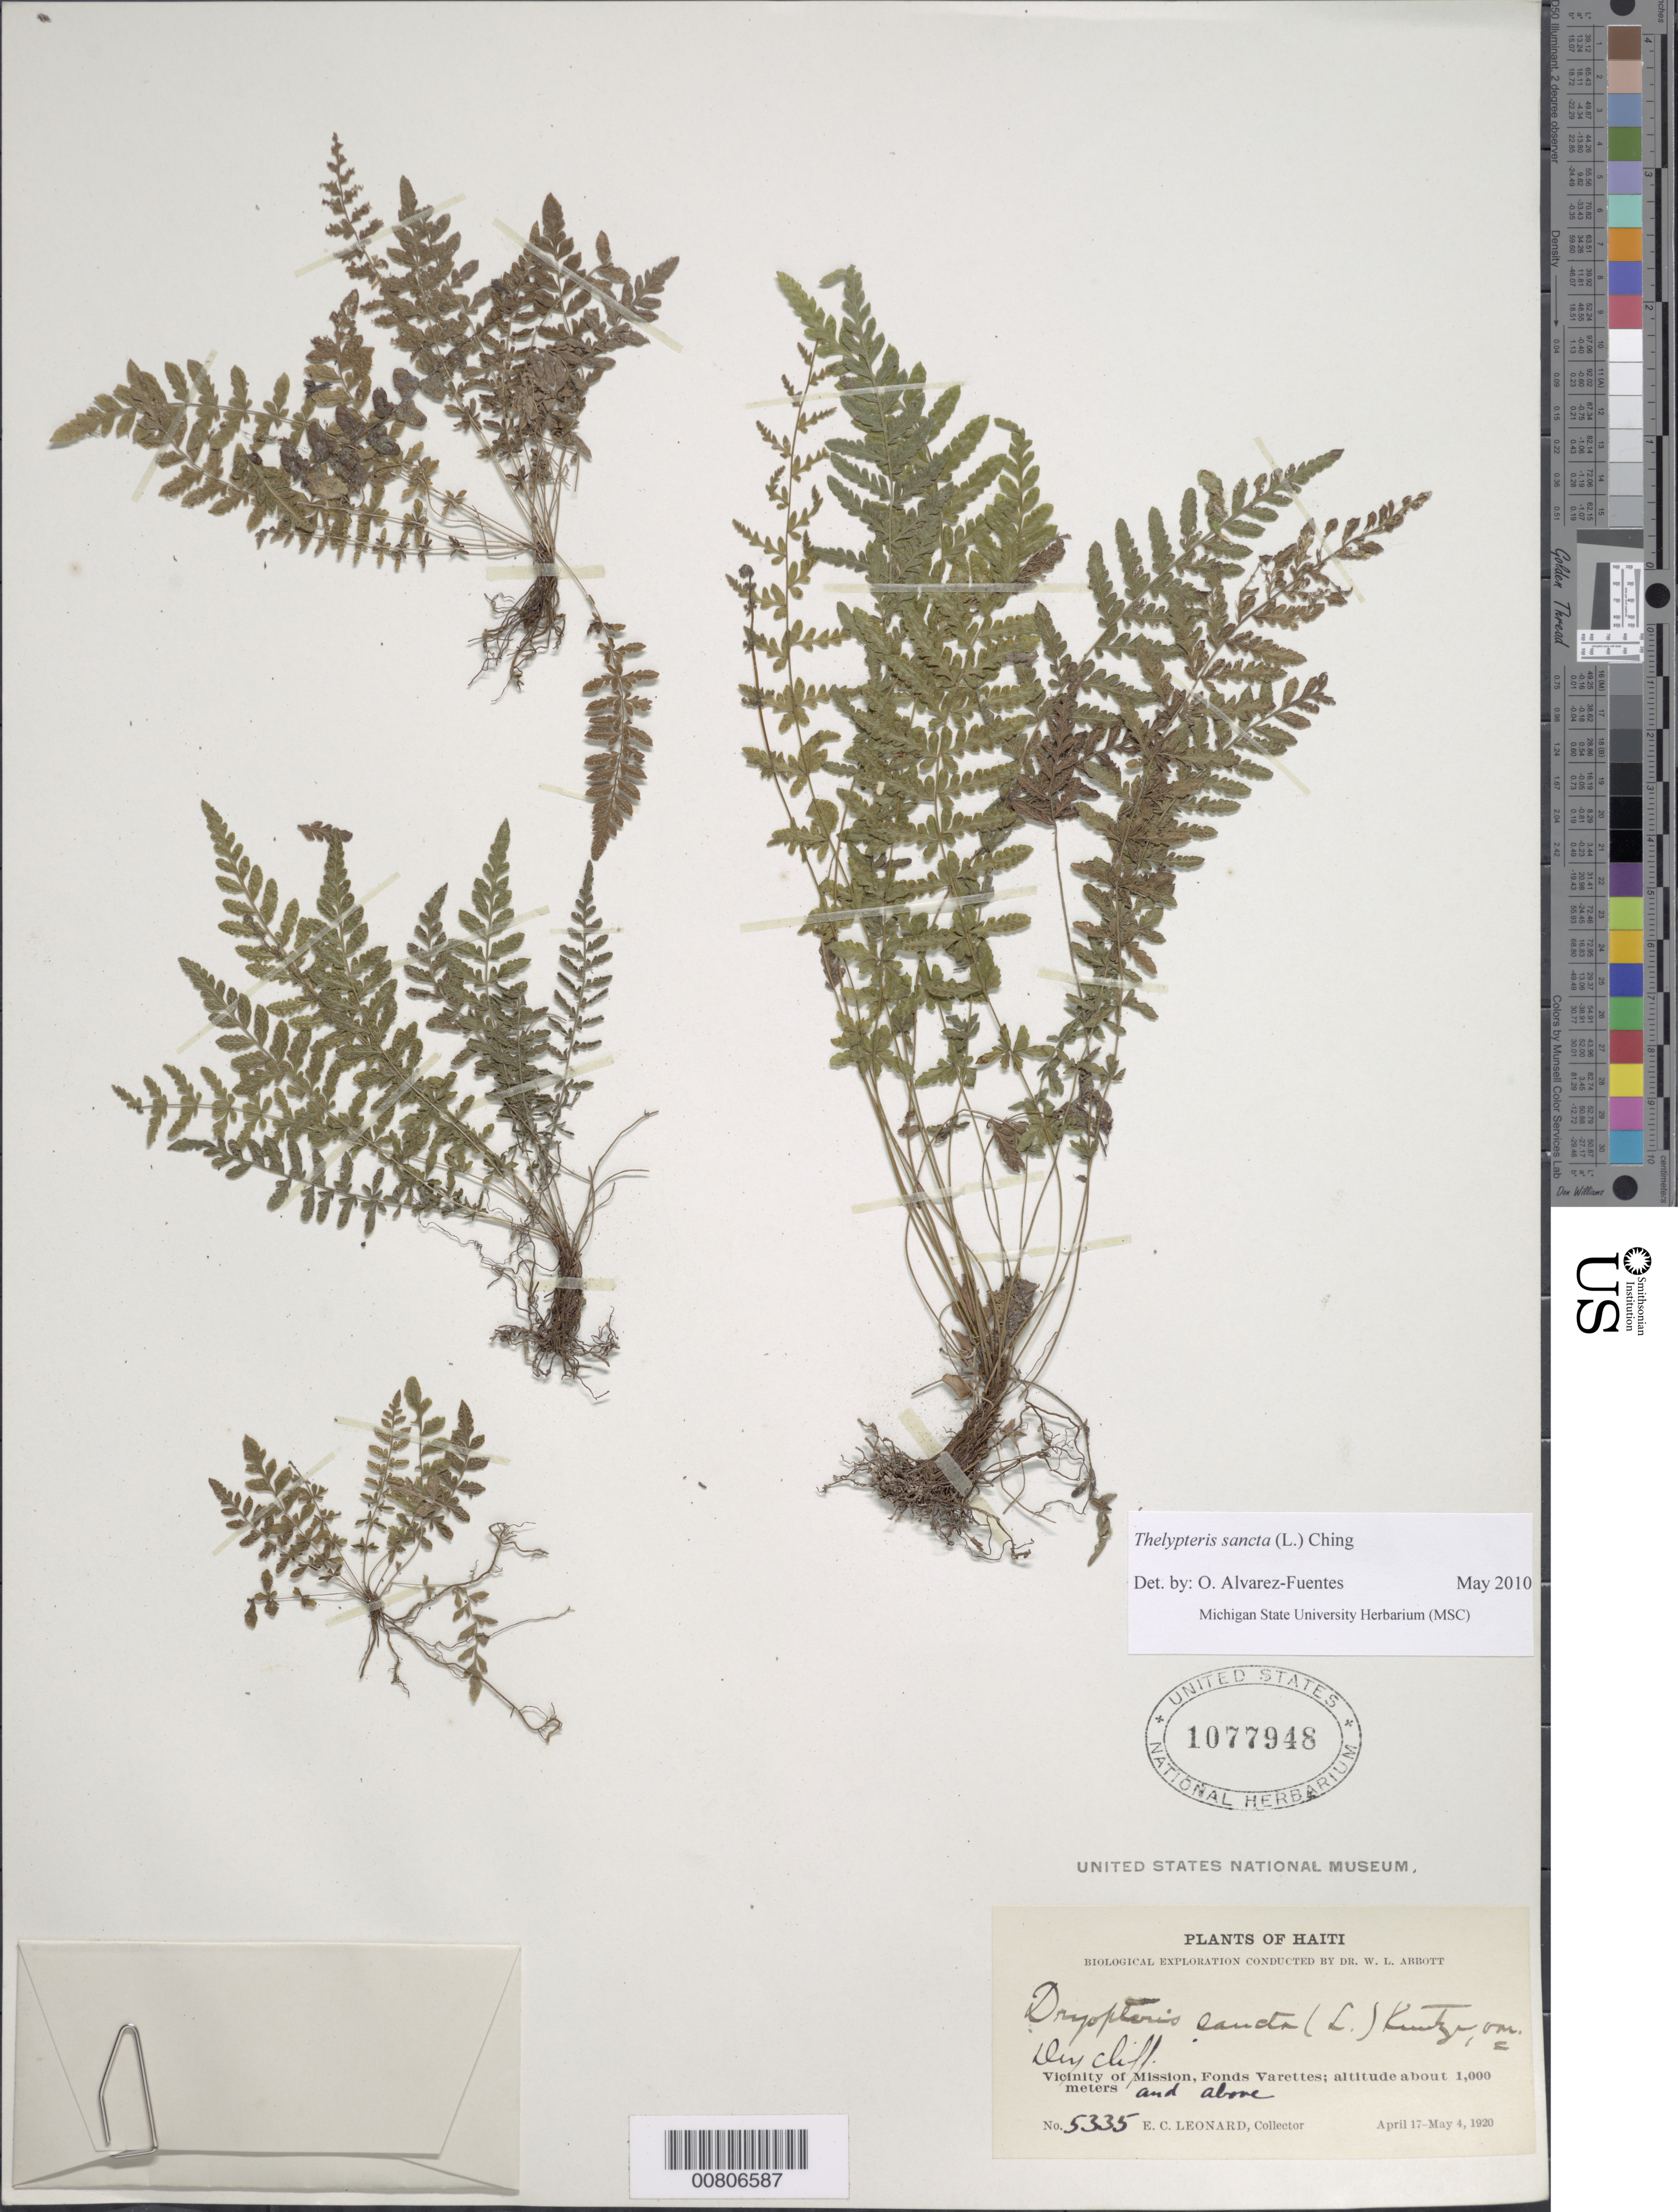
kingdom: Plantae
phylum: Tracheophyta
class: Polypodiopsida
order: Polypodiales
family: Thelypteridaceae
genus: Amauropelta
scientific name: Amauropelta sancta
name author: (L.) Pic. Serm.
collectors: E. C. Leonard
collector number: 5335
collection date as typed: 17 Apr 1920 to 04 May 1920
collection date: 1920-04-17/1920-05-04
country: Haiti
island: Hispaniola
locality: Mission, Fonds Varettes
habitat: Dry cliff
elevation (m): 1000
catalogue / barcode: US 1077948